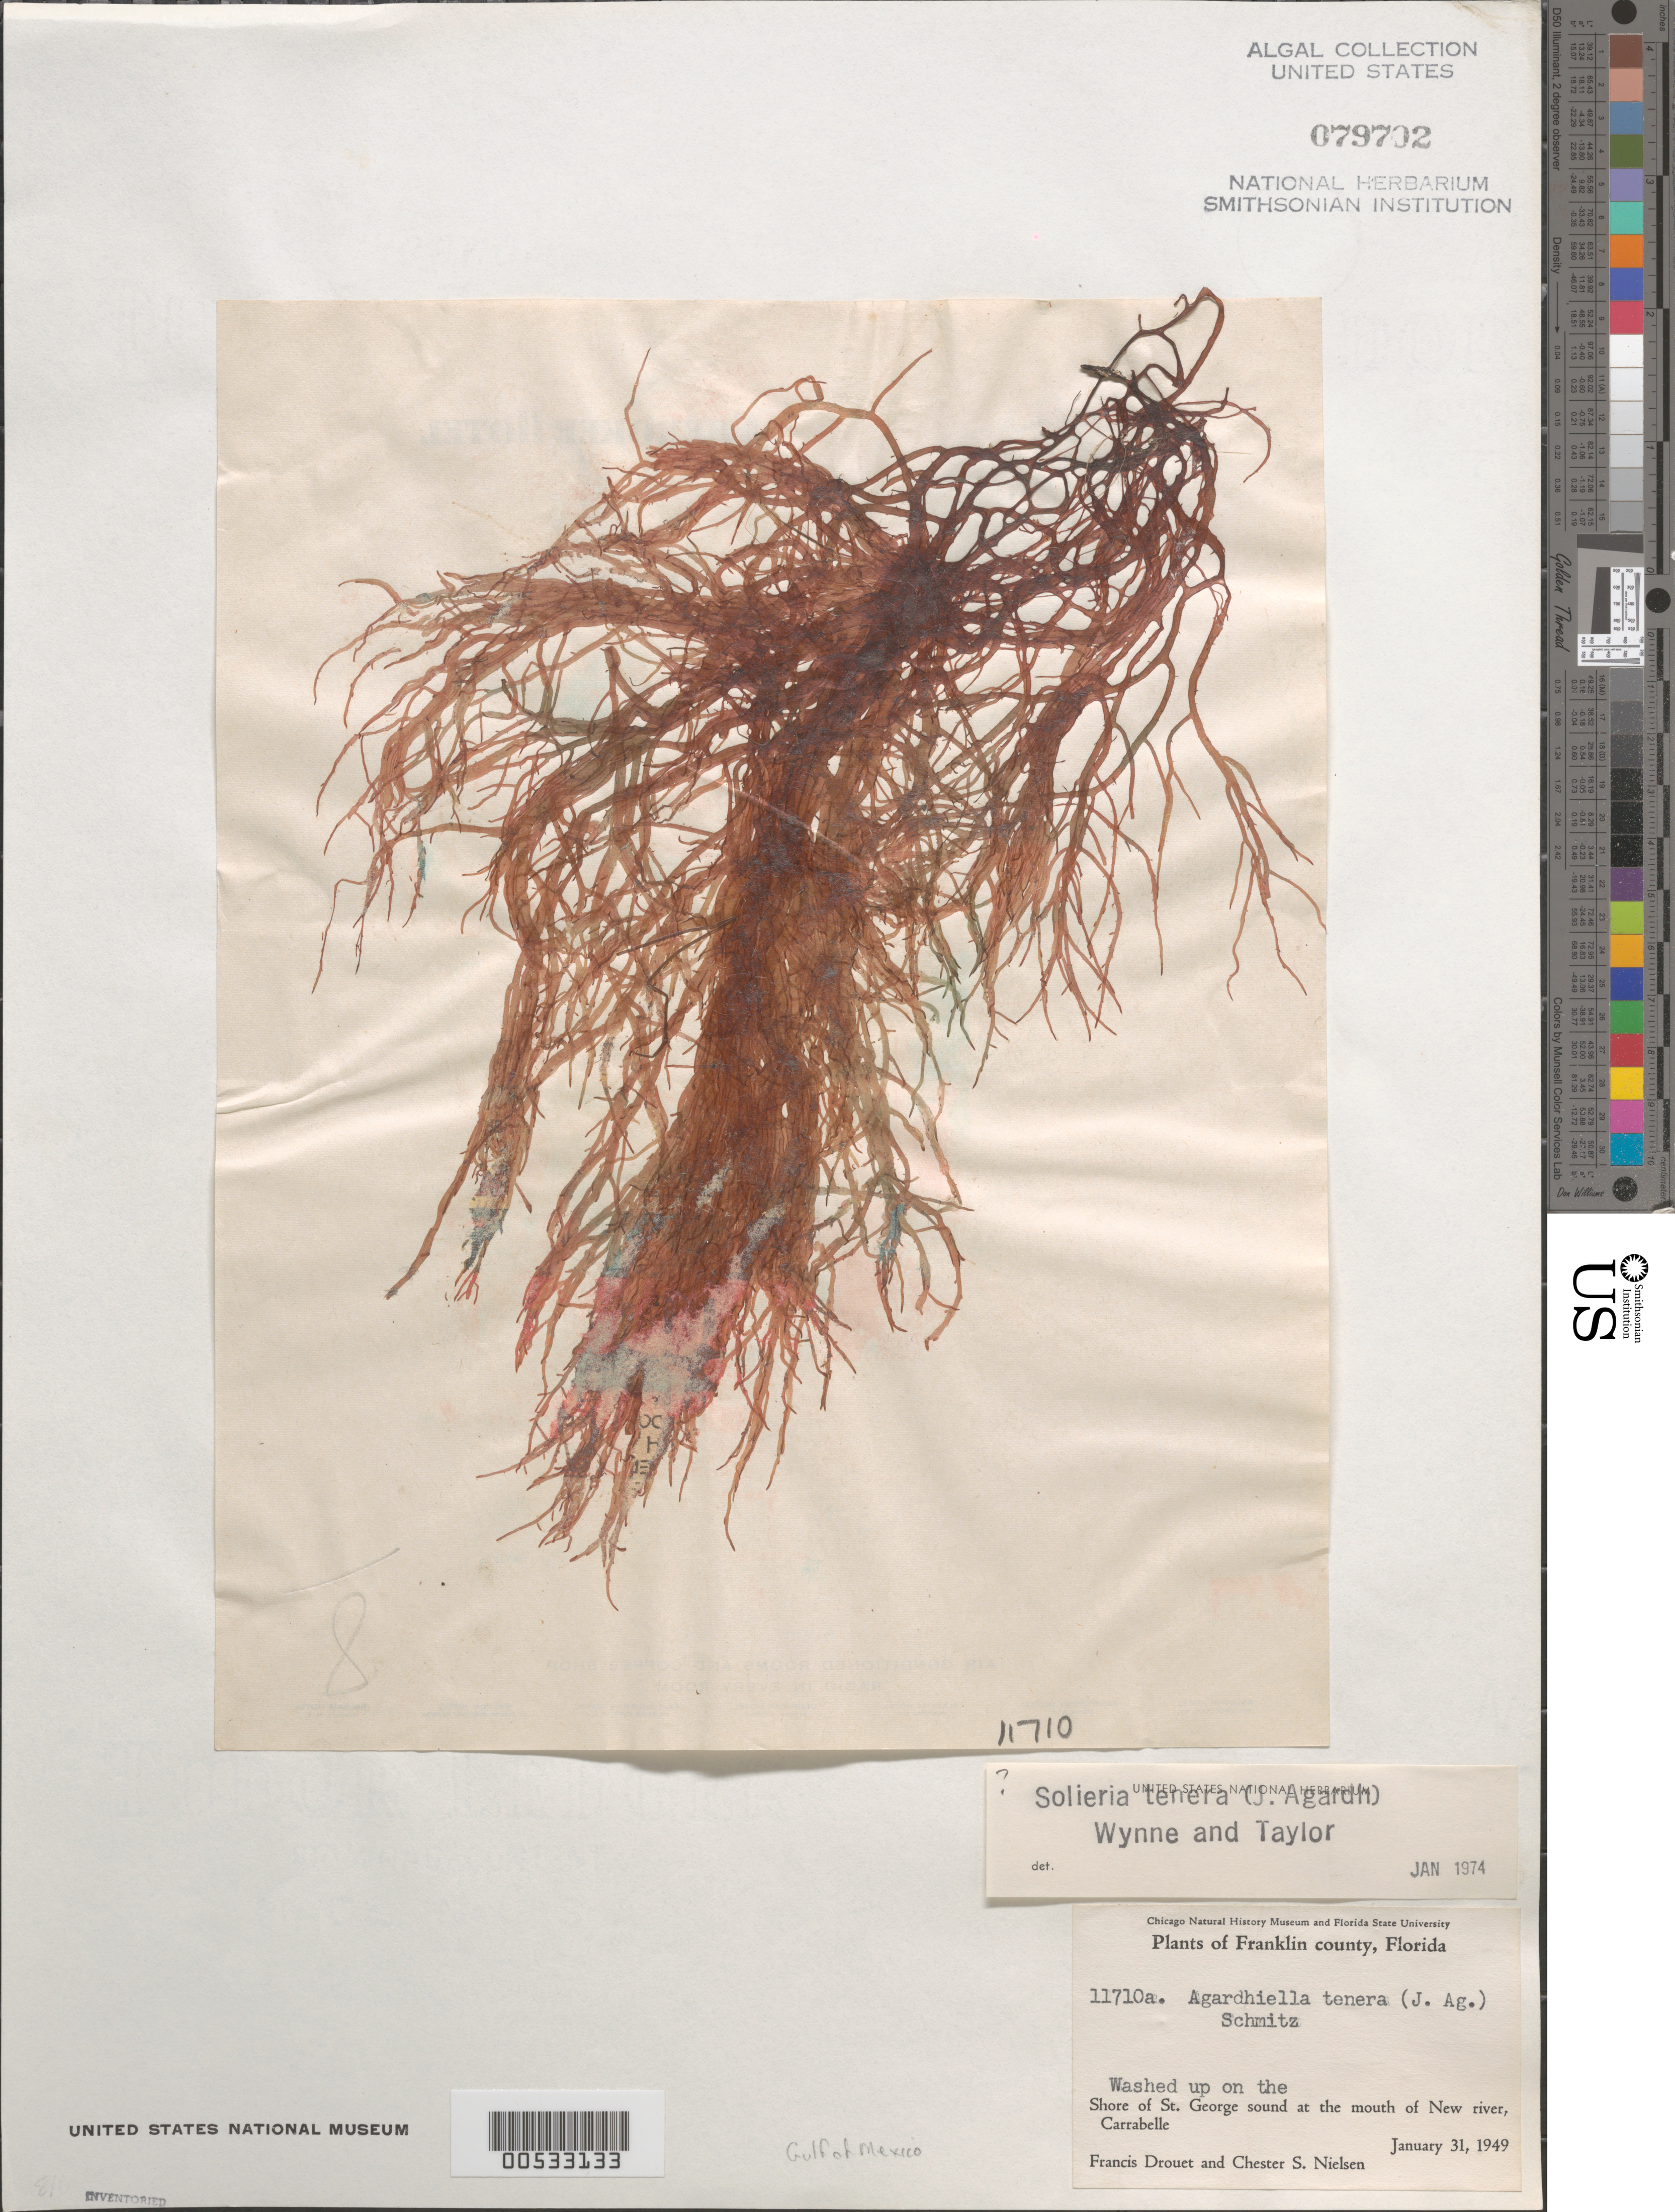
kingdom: Plantae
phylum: Rhodophyta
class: Florideophyceae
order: Gigartinales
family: Solieriaceae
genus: Solieria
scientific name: Solieria filiformis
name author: (Kütz.) P.W. Gabrielson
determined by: Algae name updating Project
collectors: F. E. Drouet & C. S. Nielsen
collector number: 11710a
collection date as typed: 31 Jan 1949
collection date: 1949-01-31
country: United States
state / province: Florida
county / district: Franklin County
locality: St. George Sound, New River mouth, Carrabelle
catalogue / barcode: US 79702